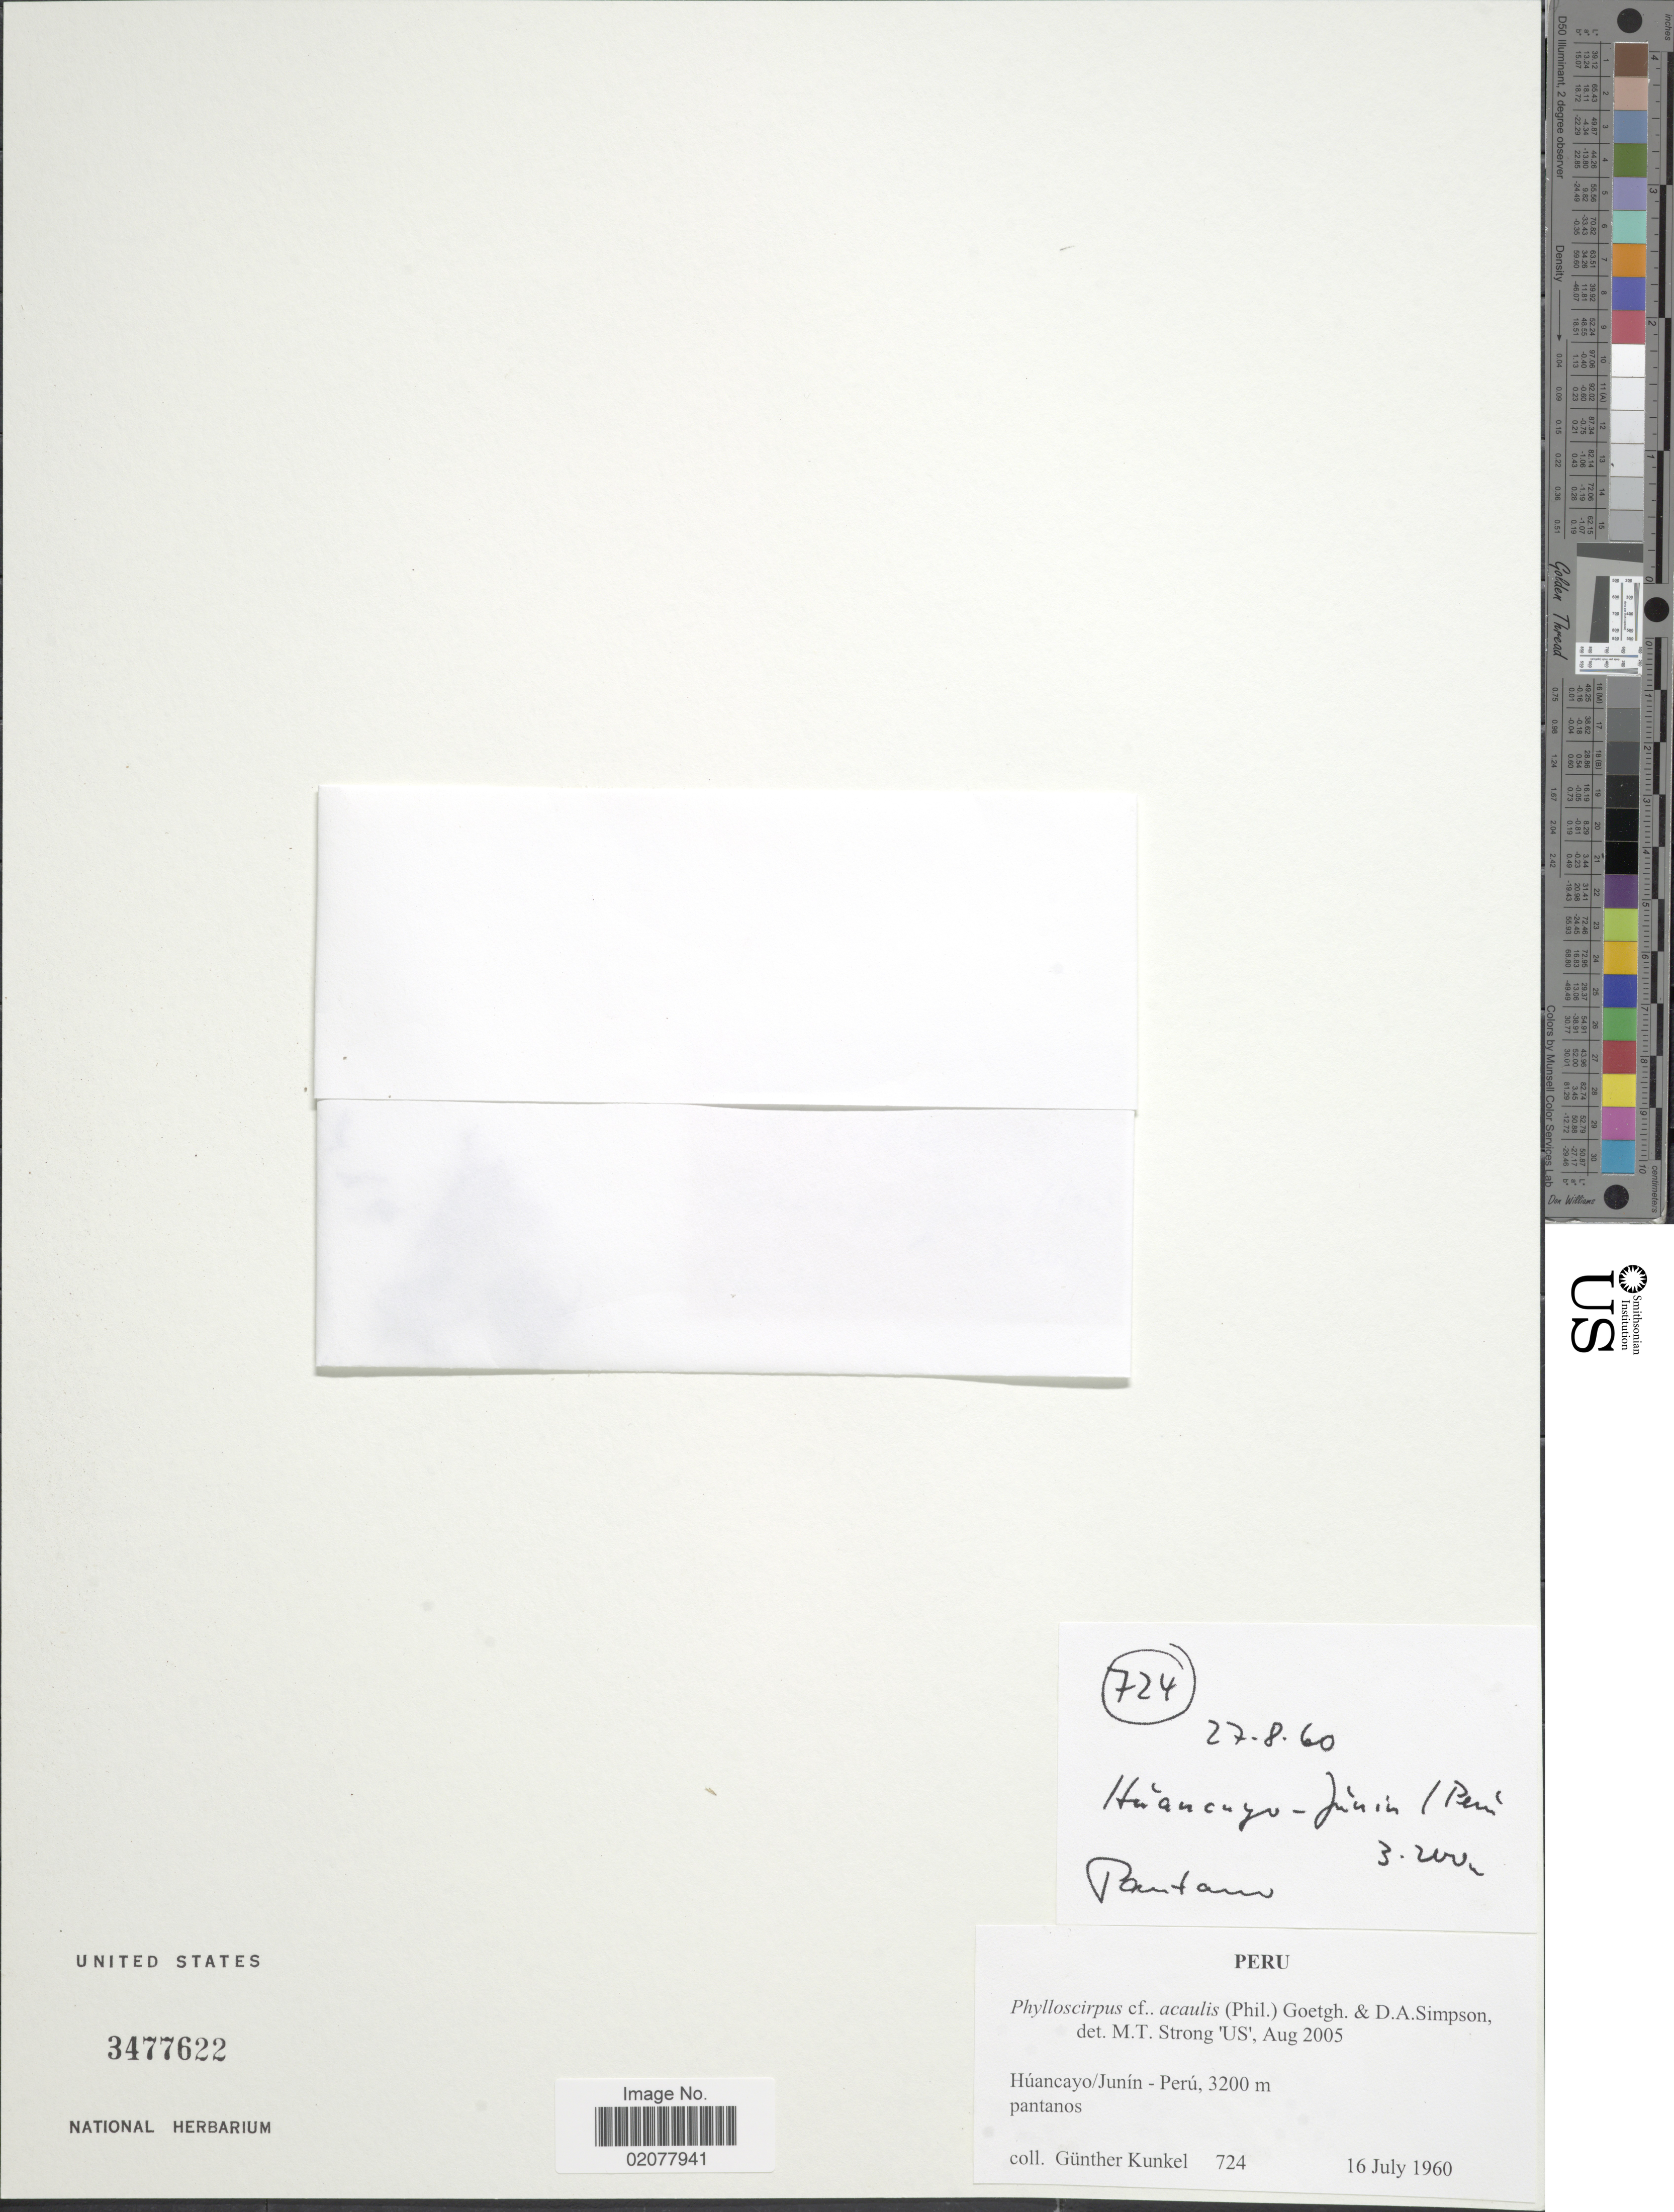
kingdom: Plantae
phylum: Tracheophyta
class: Liliopsida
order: Poales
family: Cyperaceae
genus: Phylloscirpus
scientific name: Phylloscirpus acaulis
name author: (Phil.) Goetgh. & D.A. Simpson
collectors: G. Kunkel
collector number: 724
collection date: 1960-07-16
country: Peru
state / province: Junín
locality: Húancayo/Junín - Perú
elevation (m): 3200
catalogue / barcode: US 3477622